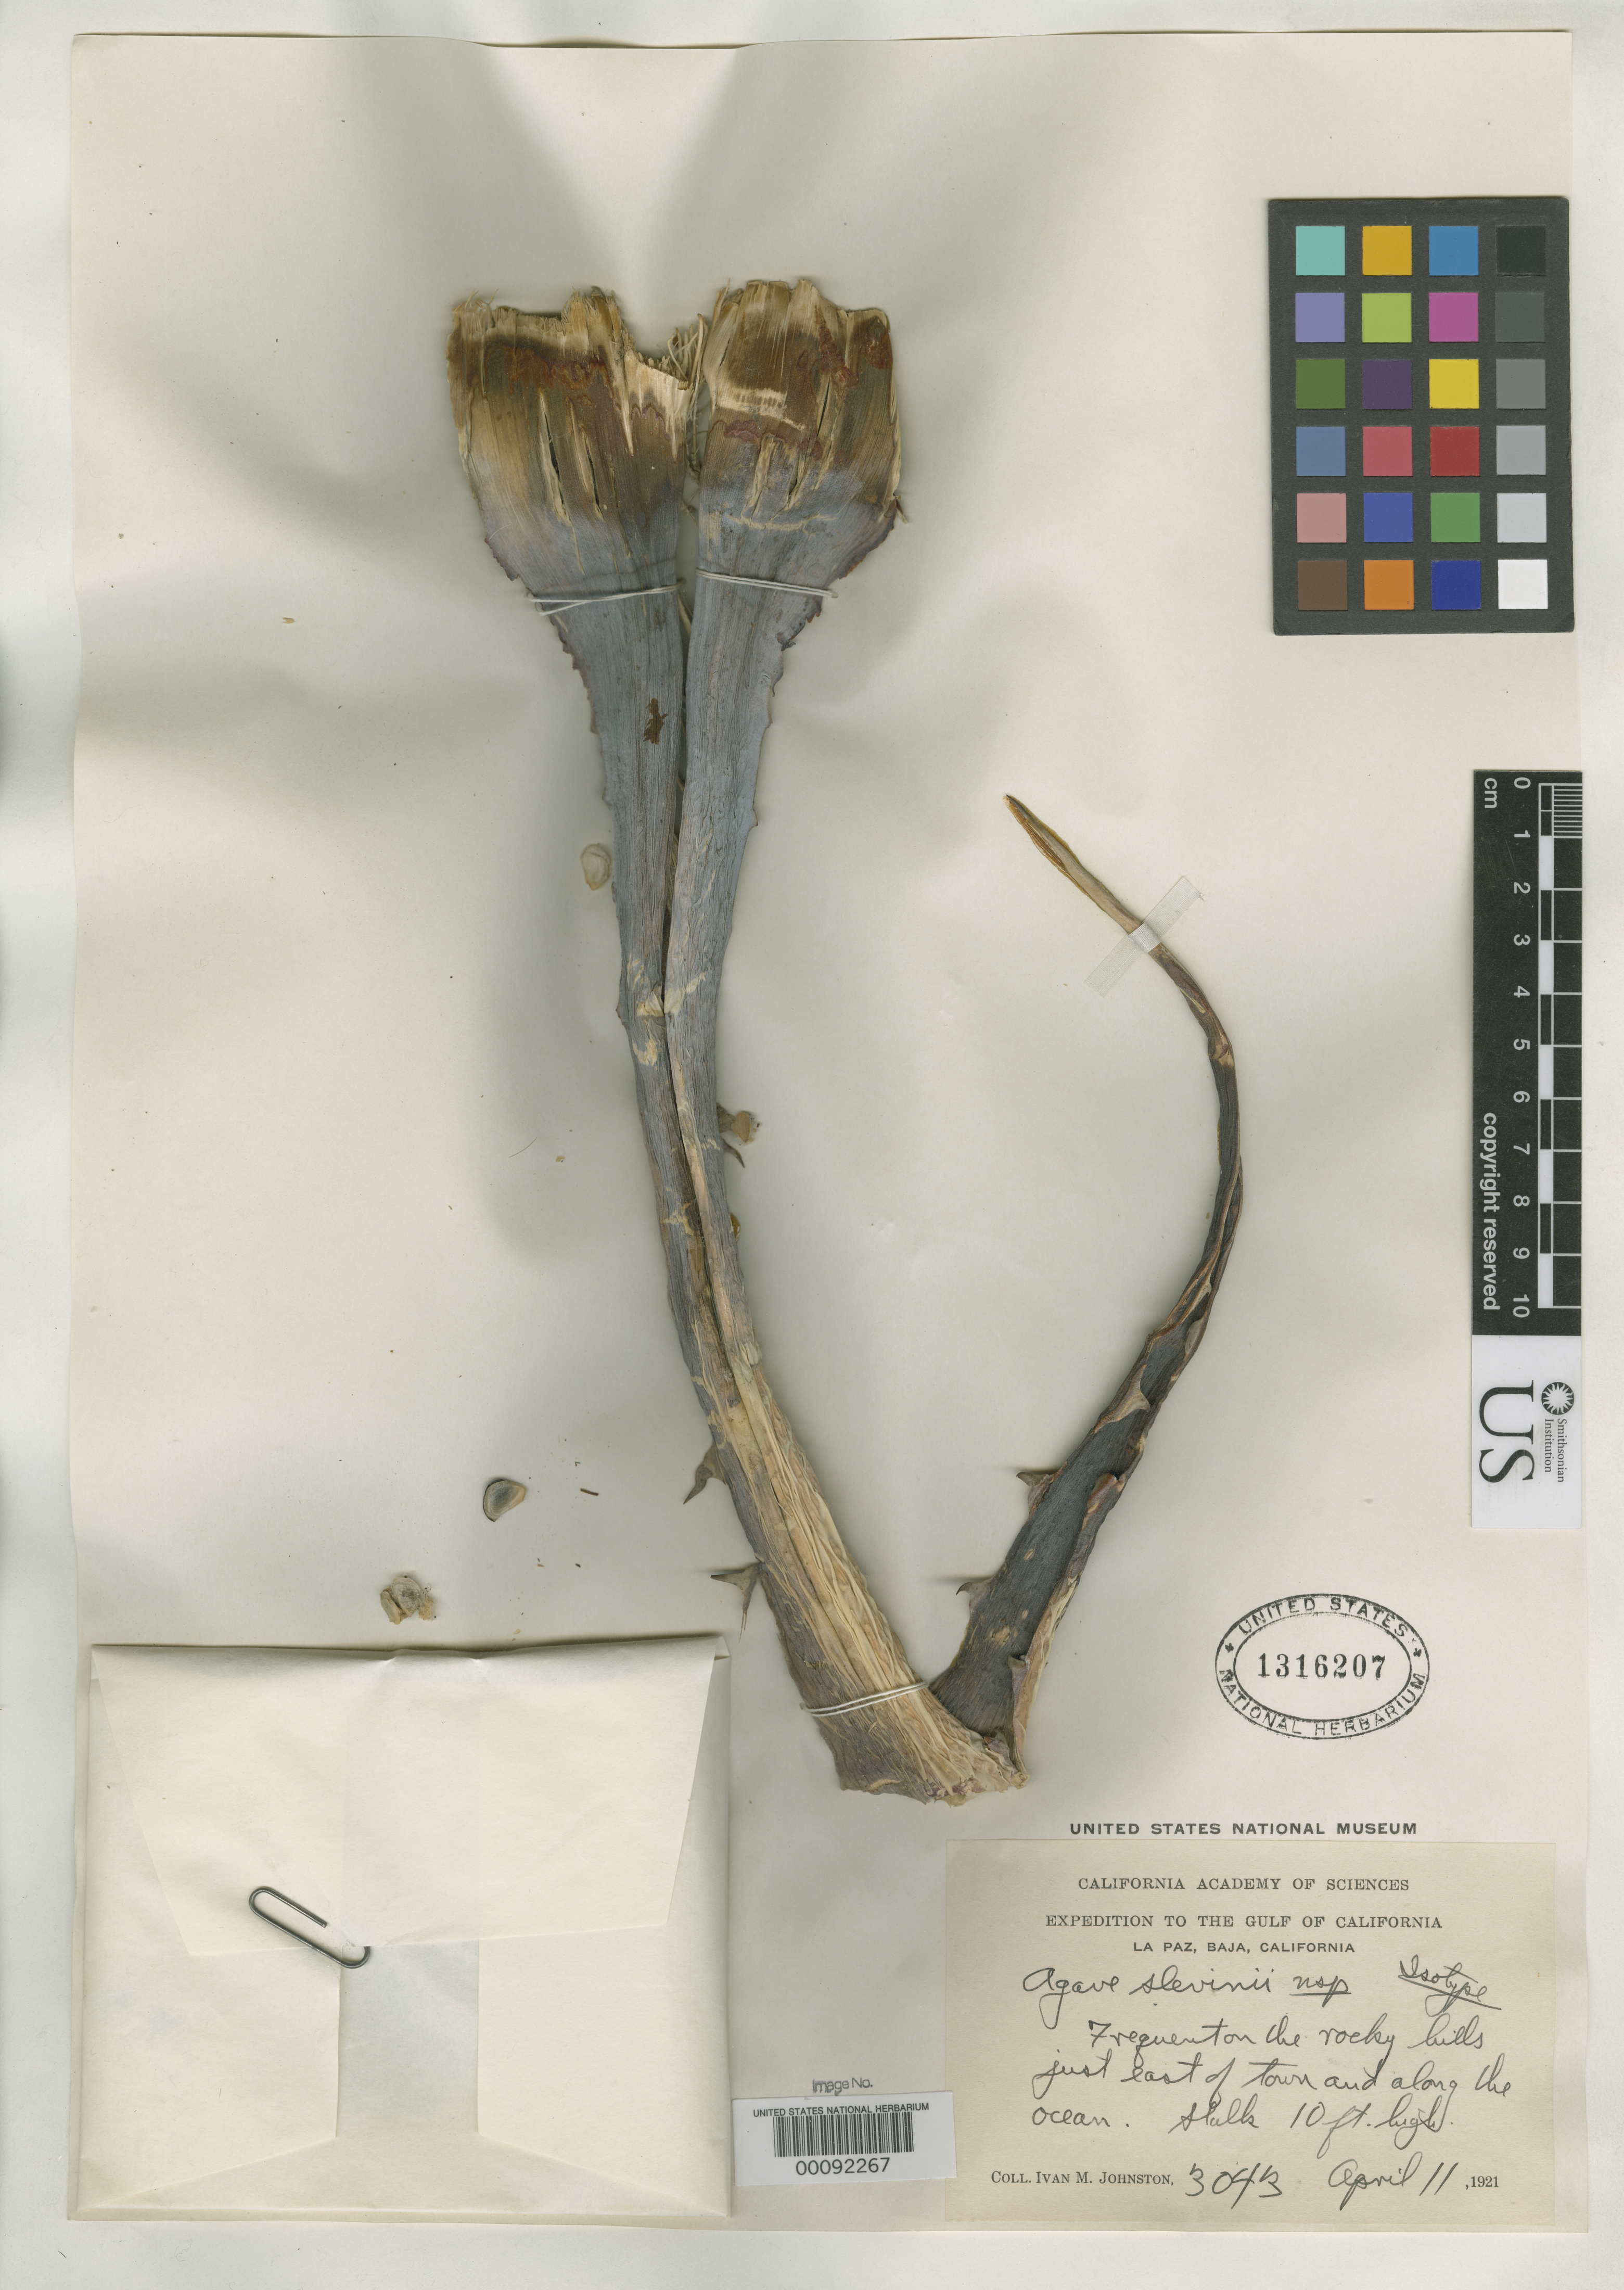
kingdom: Plantae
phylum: Tracheophyta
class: Liliopsida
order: Asparagales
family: Asparagaceae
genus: Agave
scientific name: Agave sleviniana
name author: I.M. Johnst.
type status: Isotype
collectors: I.M. Johnston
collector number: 3043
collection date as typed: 11 Apr 1921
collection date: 1921-04-11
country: Mexico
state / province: Baja California Sur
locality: La Paz.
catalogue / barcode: US 1316207